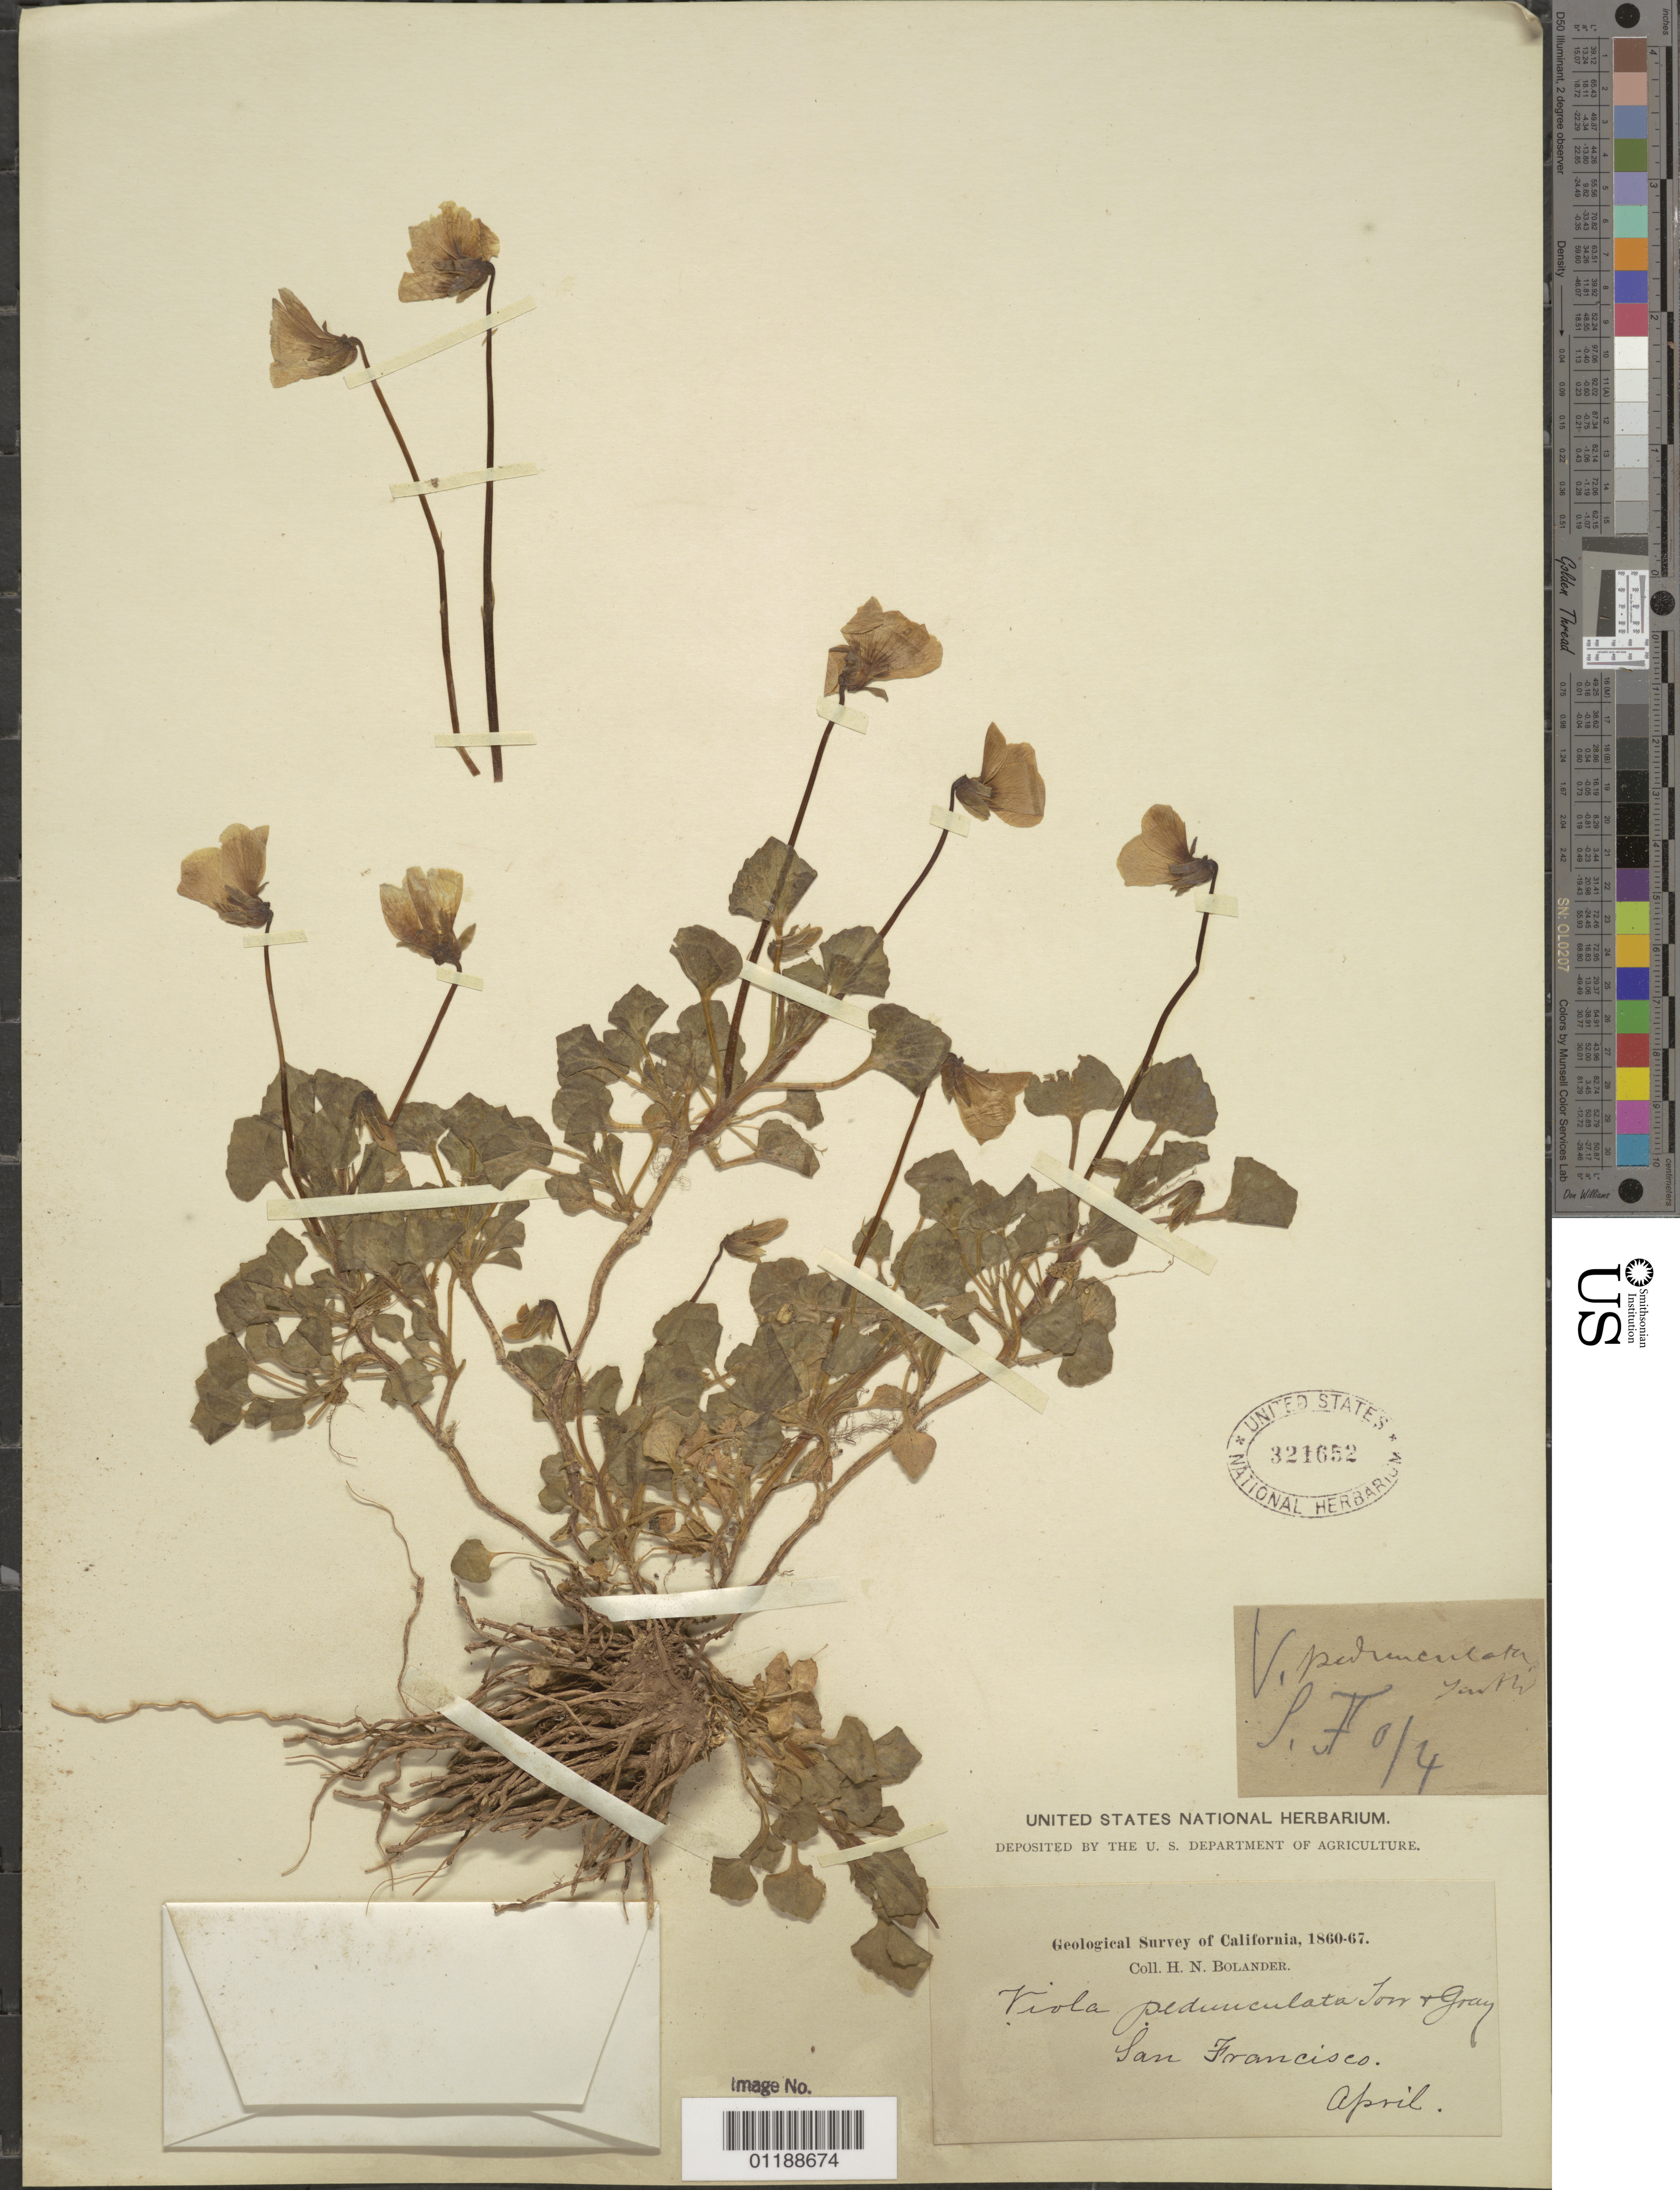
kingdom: Plantae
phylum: Tracheophyta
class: Magnoliopsida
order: Malpighiales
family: Violaceae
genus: Viola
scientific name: Viola pedunculata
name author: Torr. & A. Gray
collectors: H. Bolander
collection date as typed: Apr 1860 to -- Apr 1867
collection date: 1860-04/1867-04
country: United States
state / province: California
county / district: San Francisco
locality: San Francisco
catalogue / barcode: US 321652